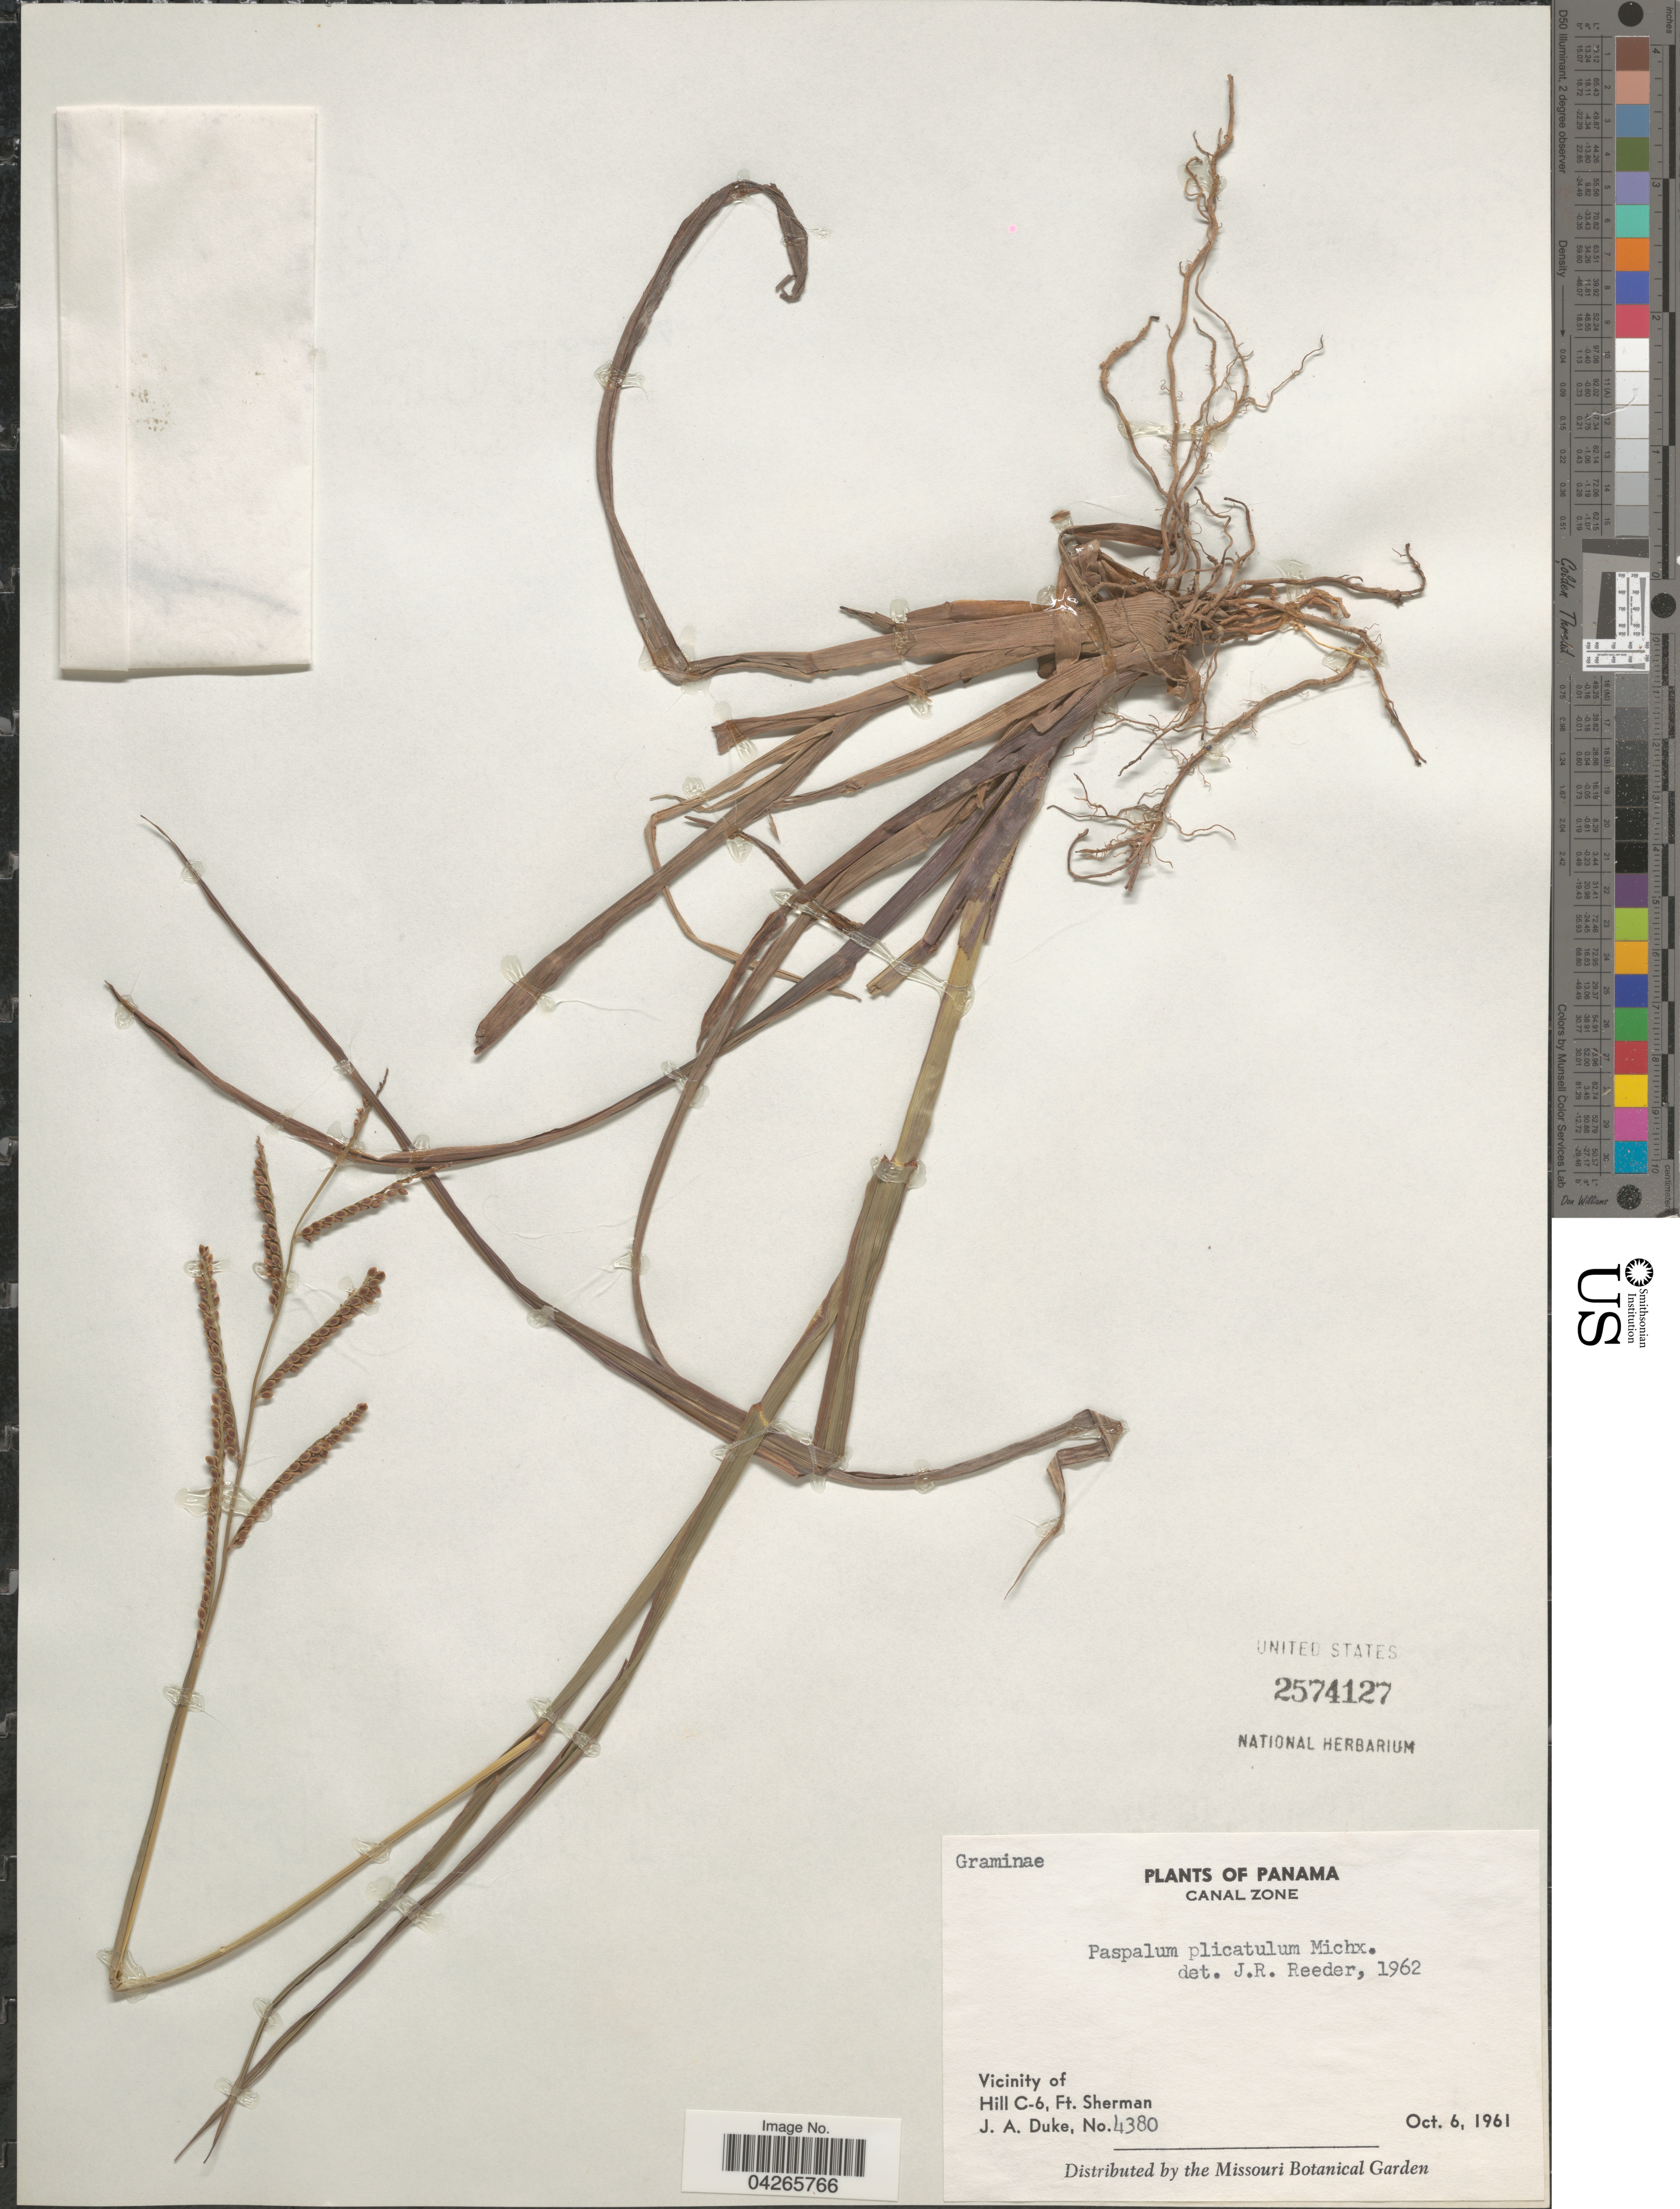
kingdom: Plantae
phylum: Tracheophyta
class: Liliopsida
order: Poales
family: Poaceae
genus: Paspalum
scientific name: Paspalum plicatulum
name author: Michx.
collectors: J. A. Duke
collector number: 4380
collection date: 1961-10-06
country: Panama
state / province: Colón / Panamá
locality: Canal Zone. Vicinity of Hill C-6, Ft. Sherman.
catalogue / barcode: US 2574127